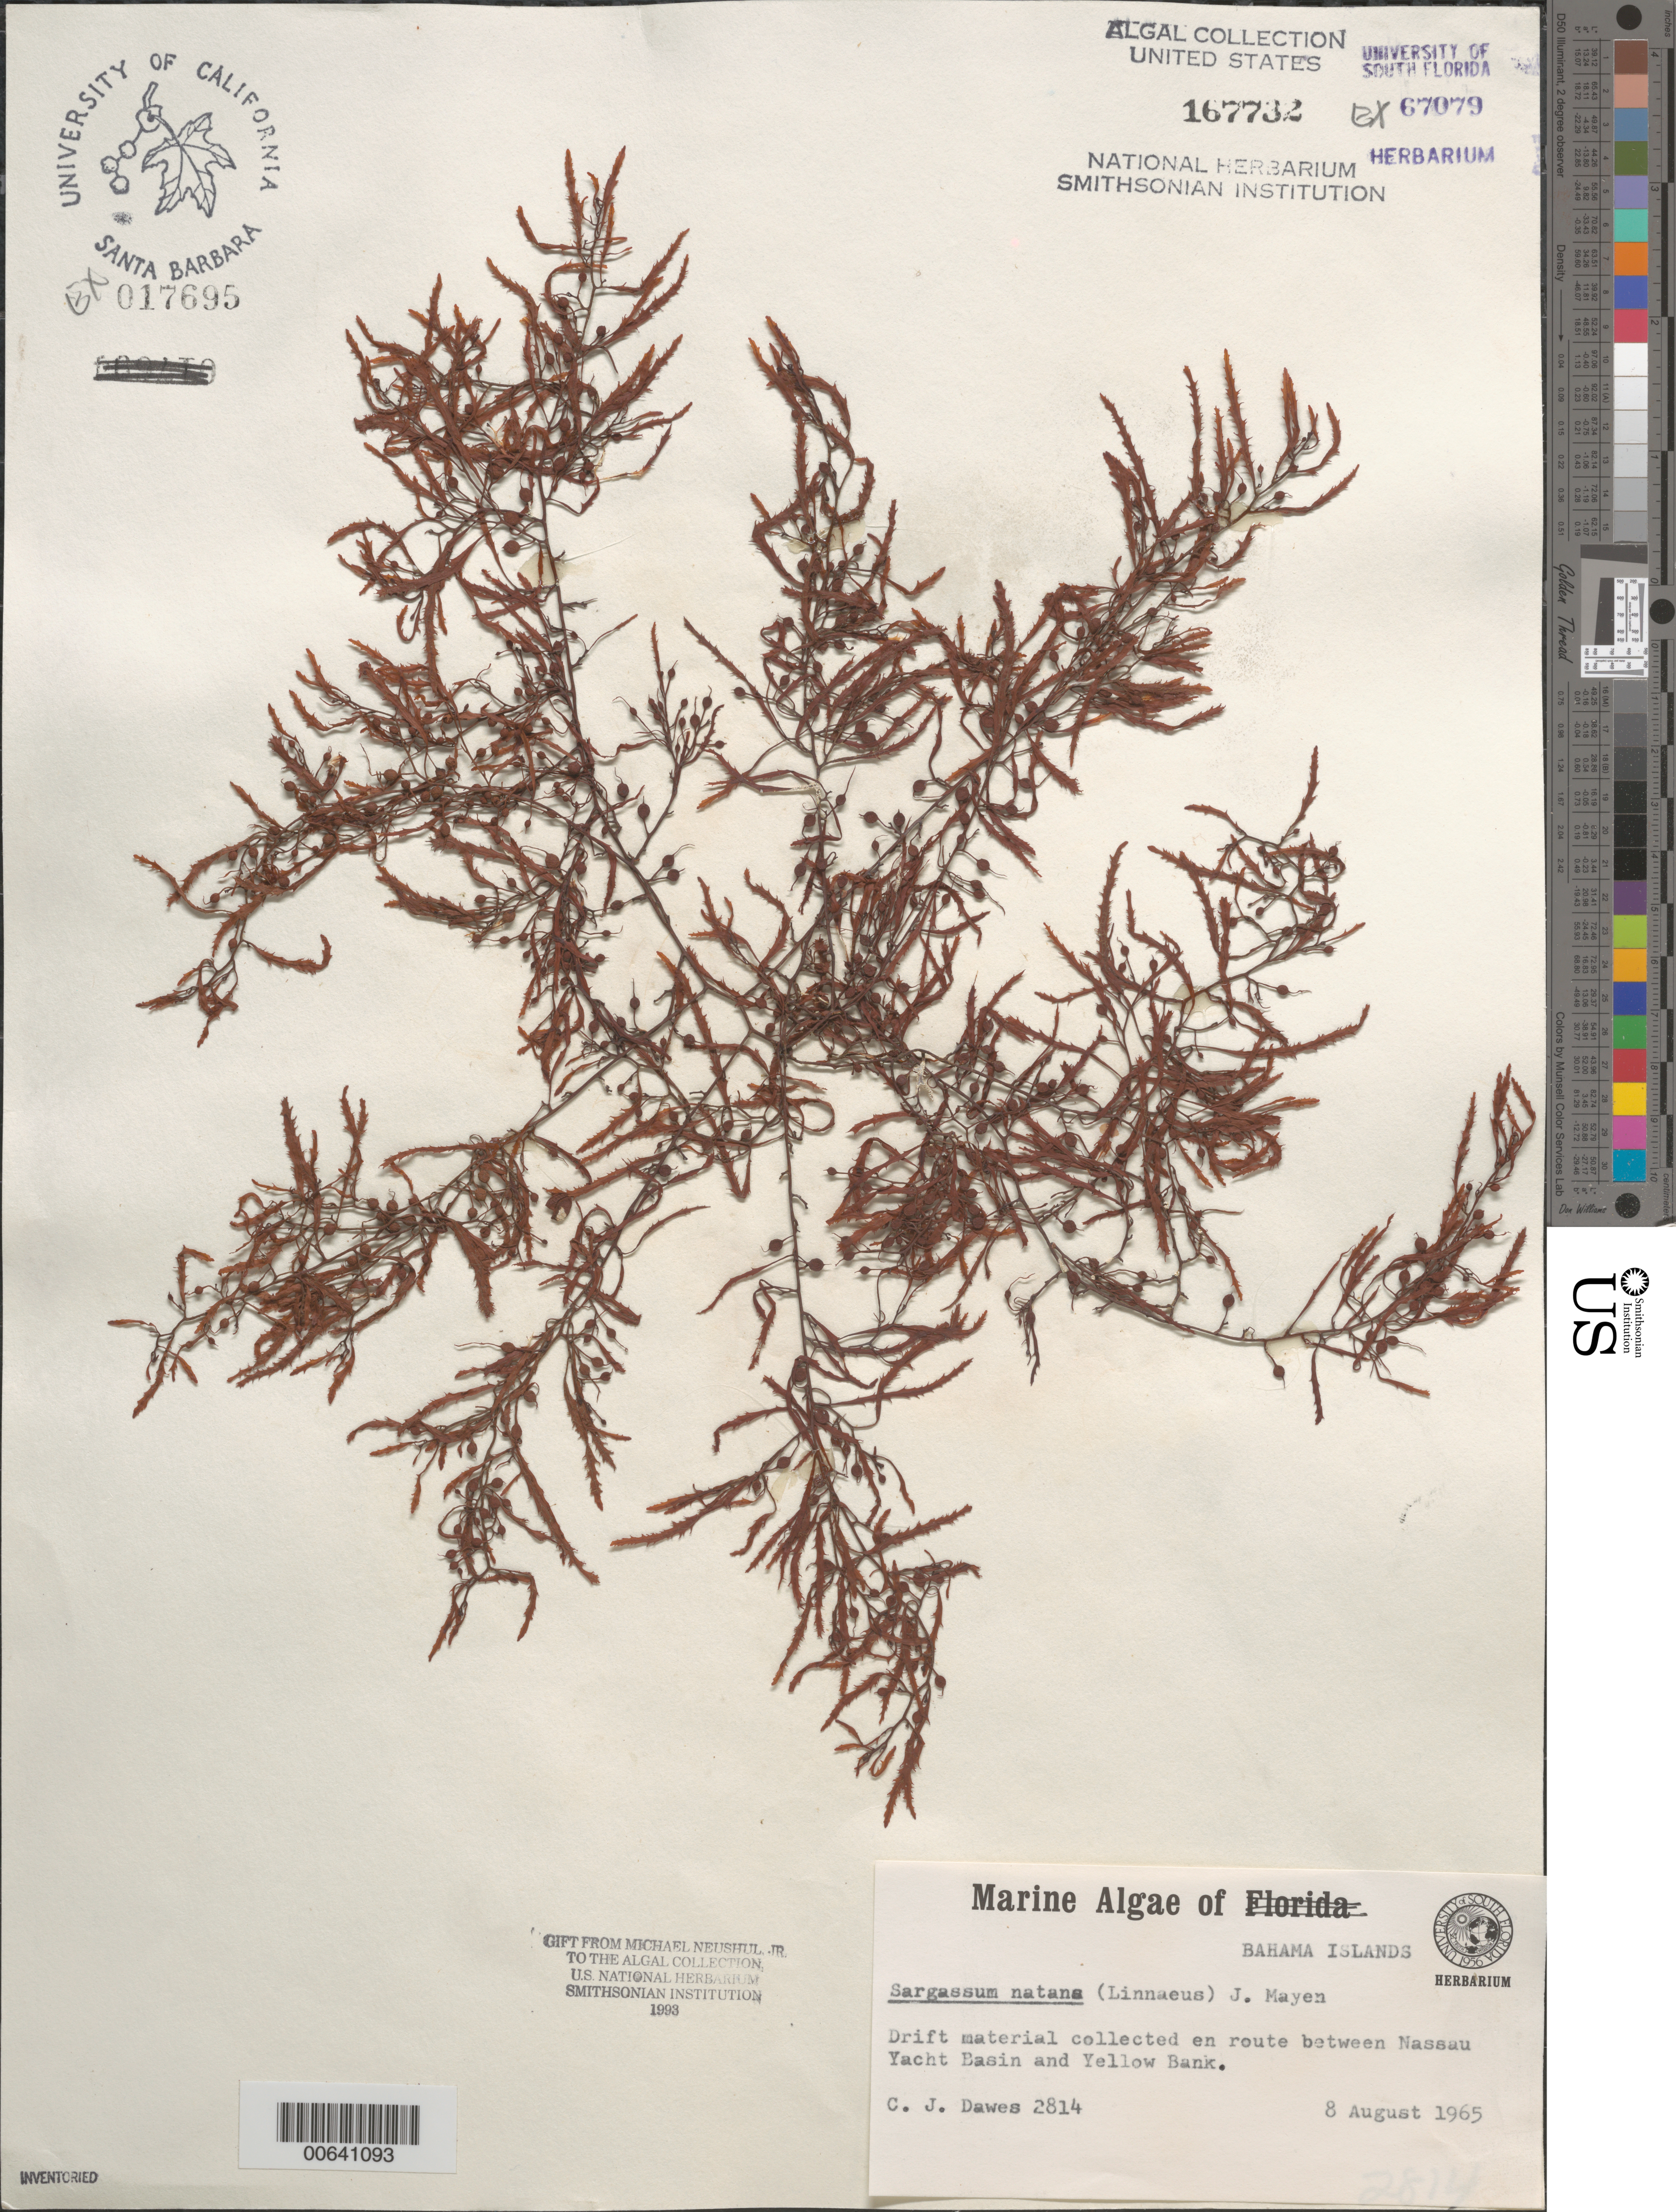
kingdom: Chromista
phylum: Ochrophyta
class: Phaeophyceae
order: Fucales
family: Sargassaceae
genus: Sargassum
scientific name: Sargassum natans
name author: (L.) Gaillon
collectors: C. Dawes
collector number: CJD 2814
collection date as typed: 08 Aug 1965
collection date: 1965-08-08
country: Bahamas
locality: Between Nassau Yacht Basin and Yellow Bank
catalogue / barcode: US 167732